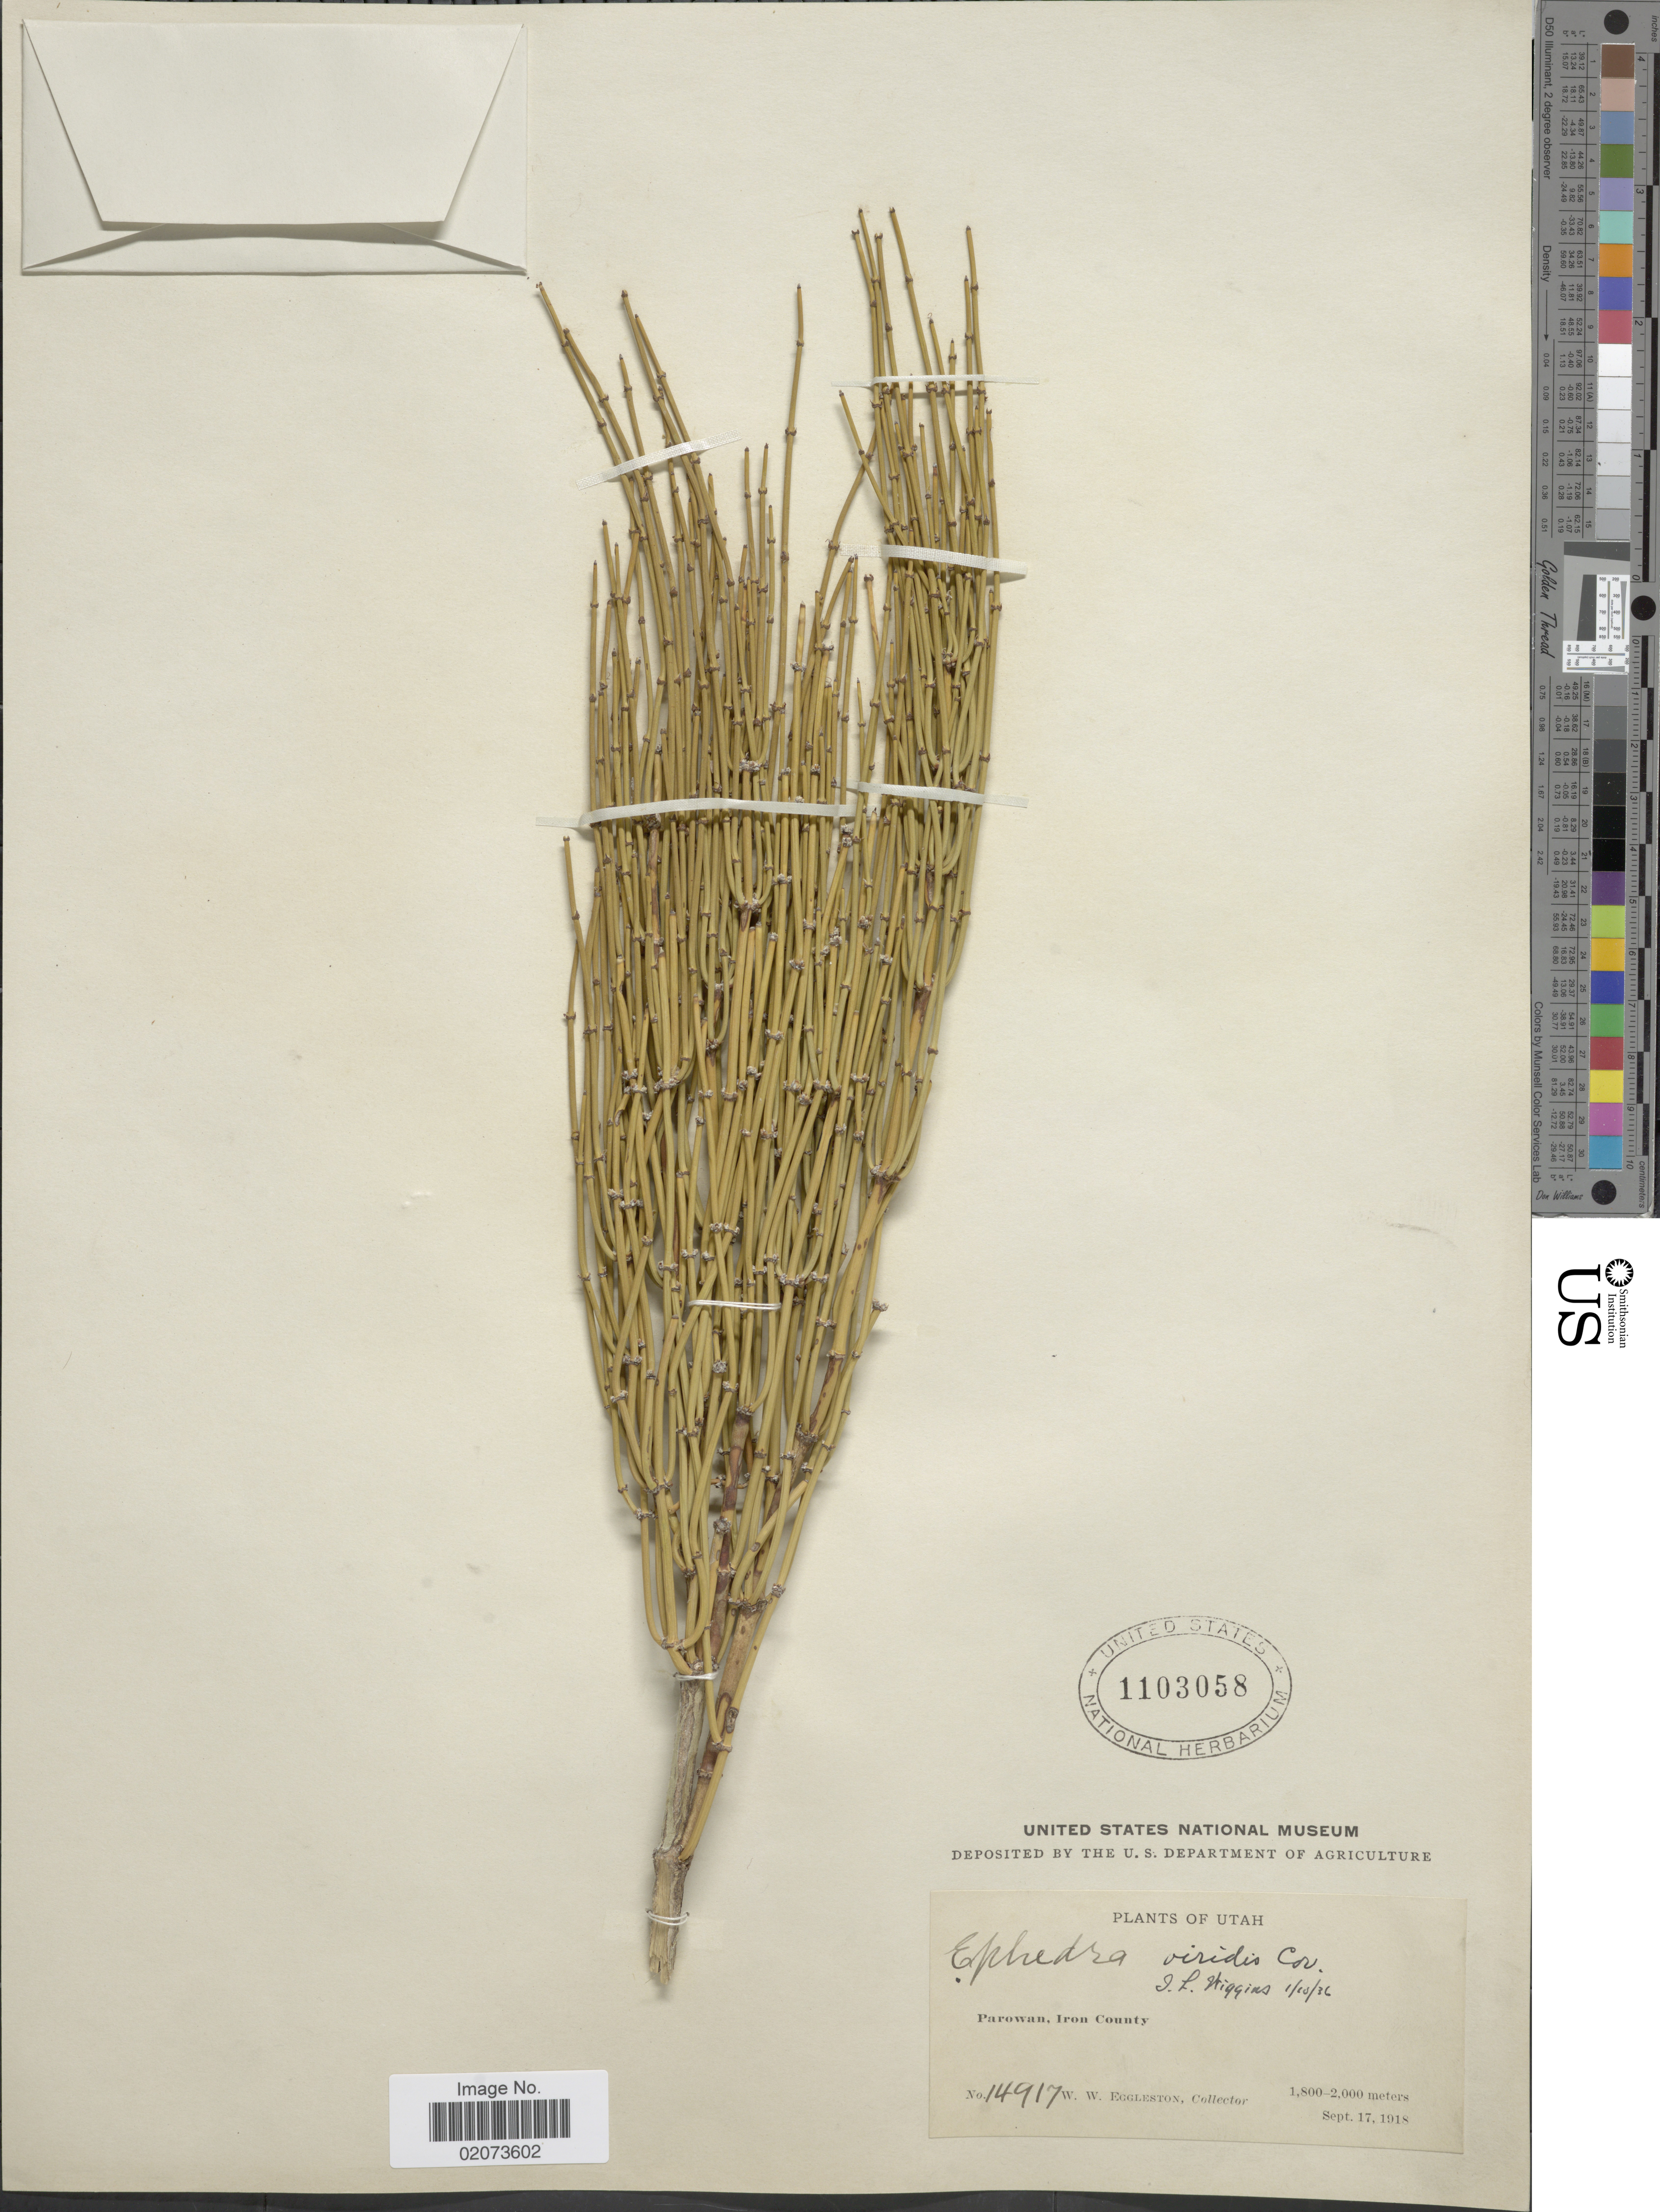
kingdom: Plantae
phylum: Tracheophyta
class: Gnetopsida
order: Ephedrales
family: Ephedraceae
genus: Ephedra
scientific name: Ephedra viridis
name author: Coville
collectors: W. W. Eggleston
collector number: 14917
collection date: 1918-09-17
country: United States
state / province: Utah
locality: Parowan, Iron County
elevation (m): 1800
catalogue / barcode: US 1103058